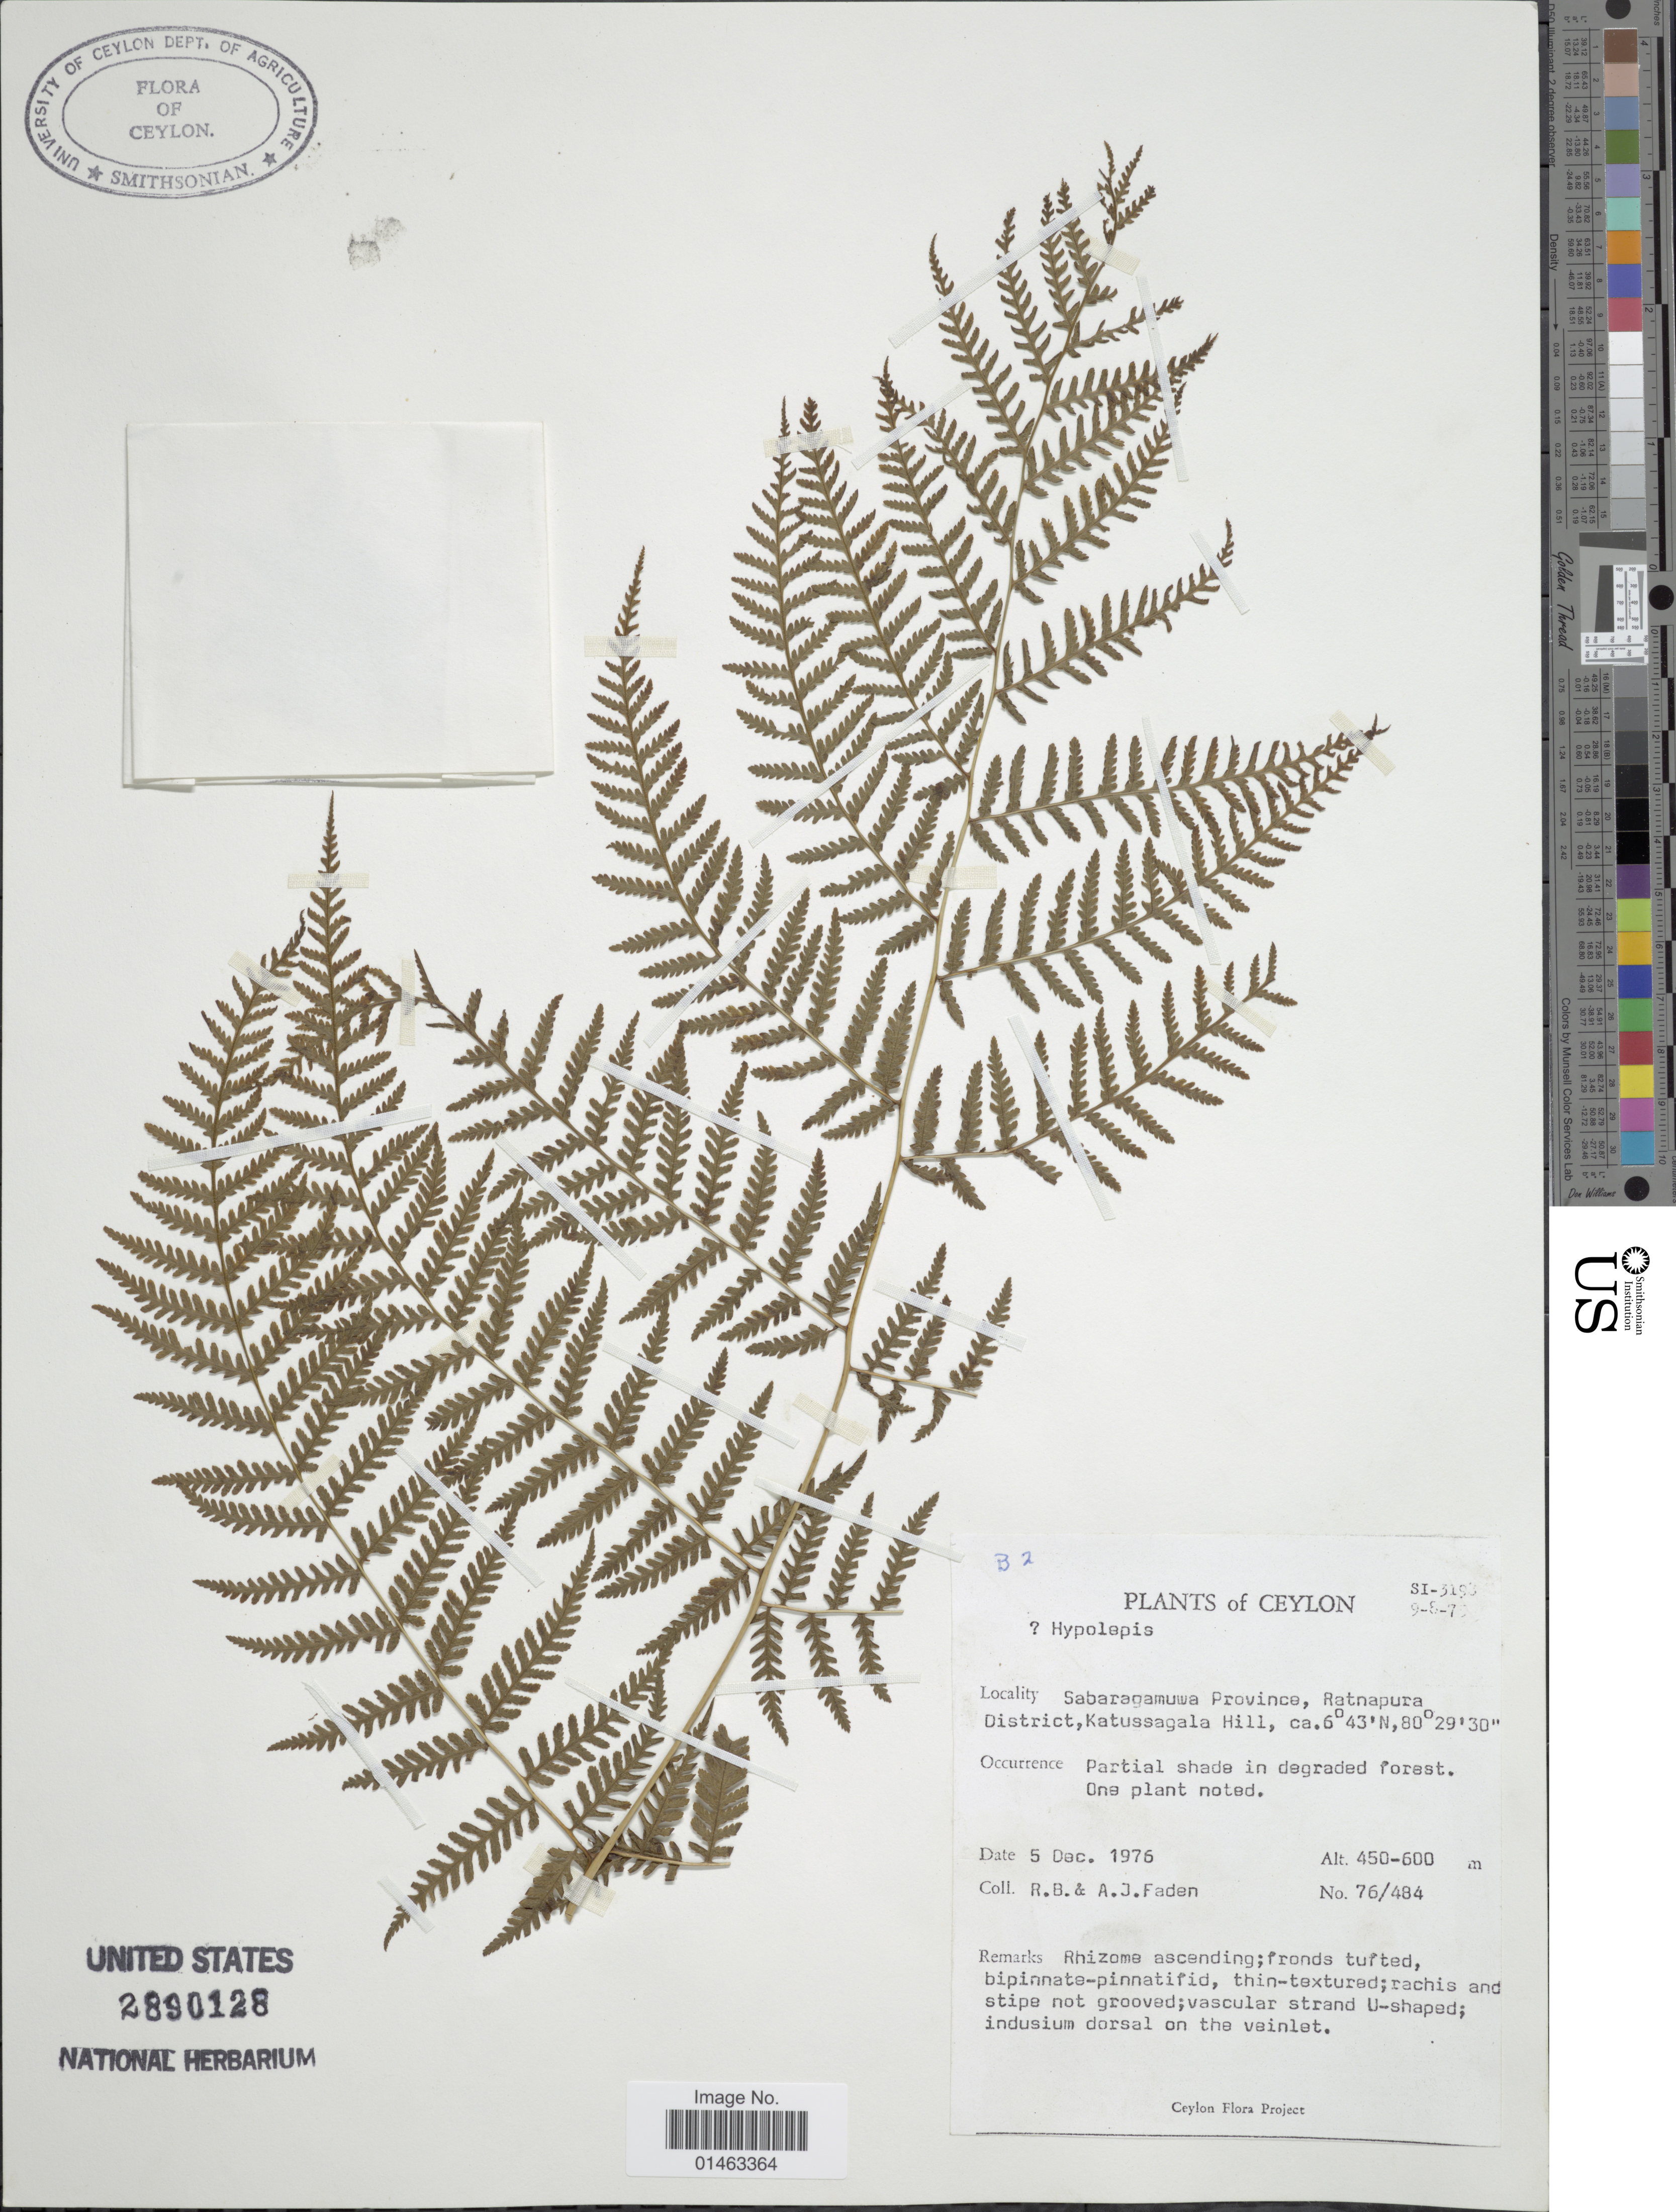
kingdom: Plantae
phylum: Tracheophyta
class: Polypodiopsida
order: Polypodiales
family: Dennstaedtiaceae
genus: Hypolepis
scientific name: Hypolepis sp.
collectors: R. B. Faden & A. J. Faden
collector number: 76/484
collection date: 1976-12-05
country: Sri Lanka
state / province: Sabaragamuwa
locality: Ceylon, Sabaragamuwa Province, Ratnapura District, Katussagala Hill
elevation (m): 450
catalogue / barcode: US 2890128